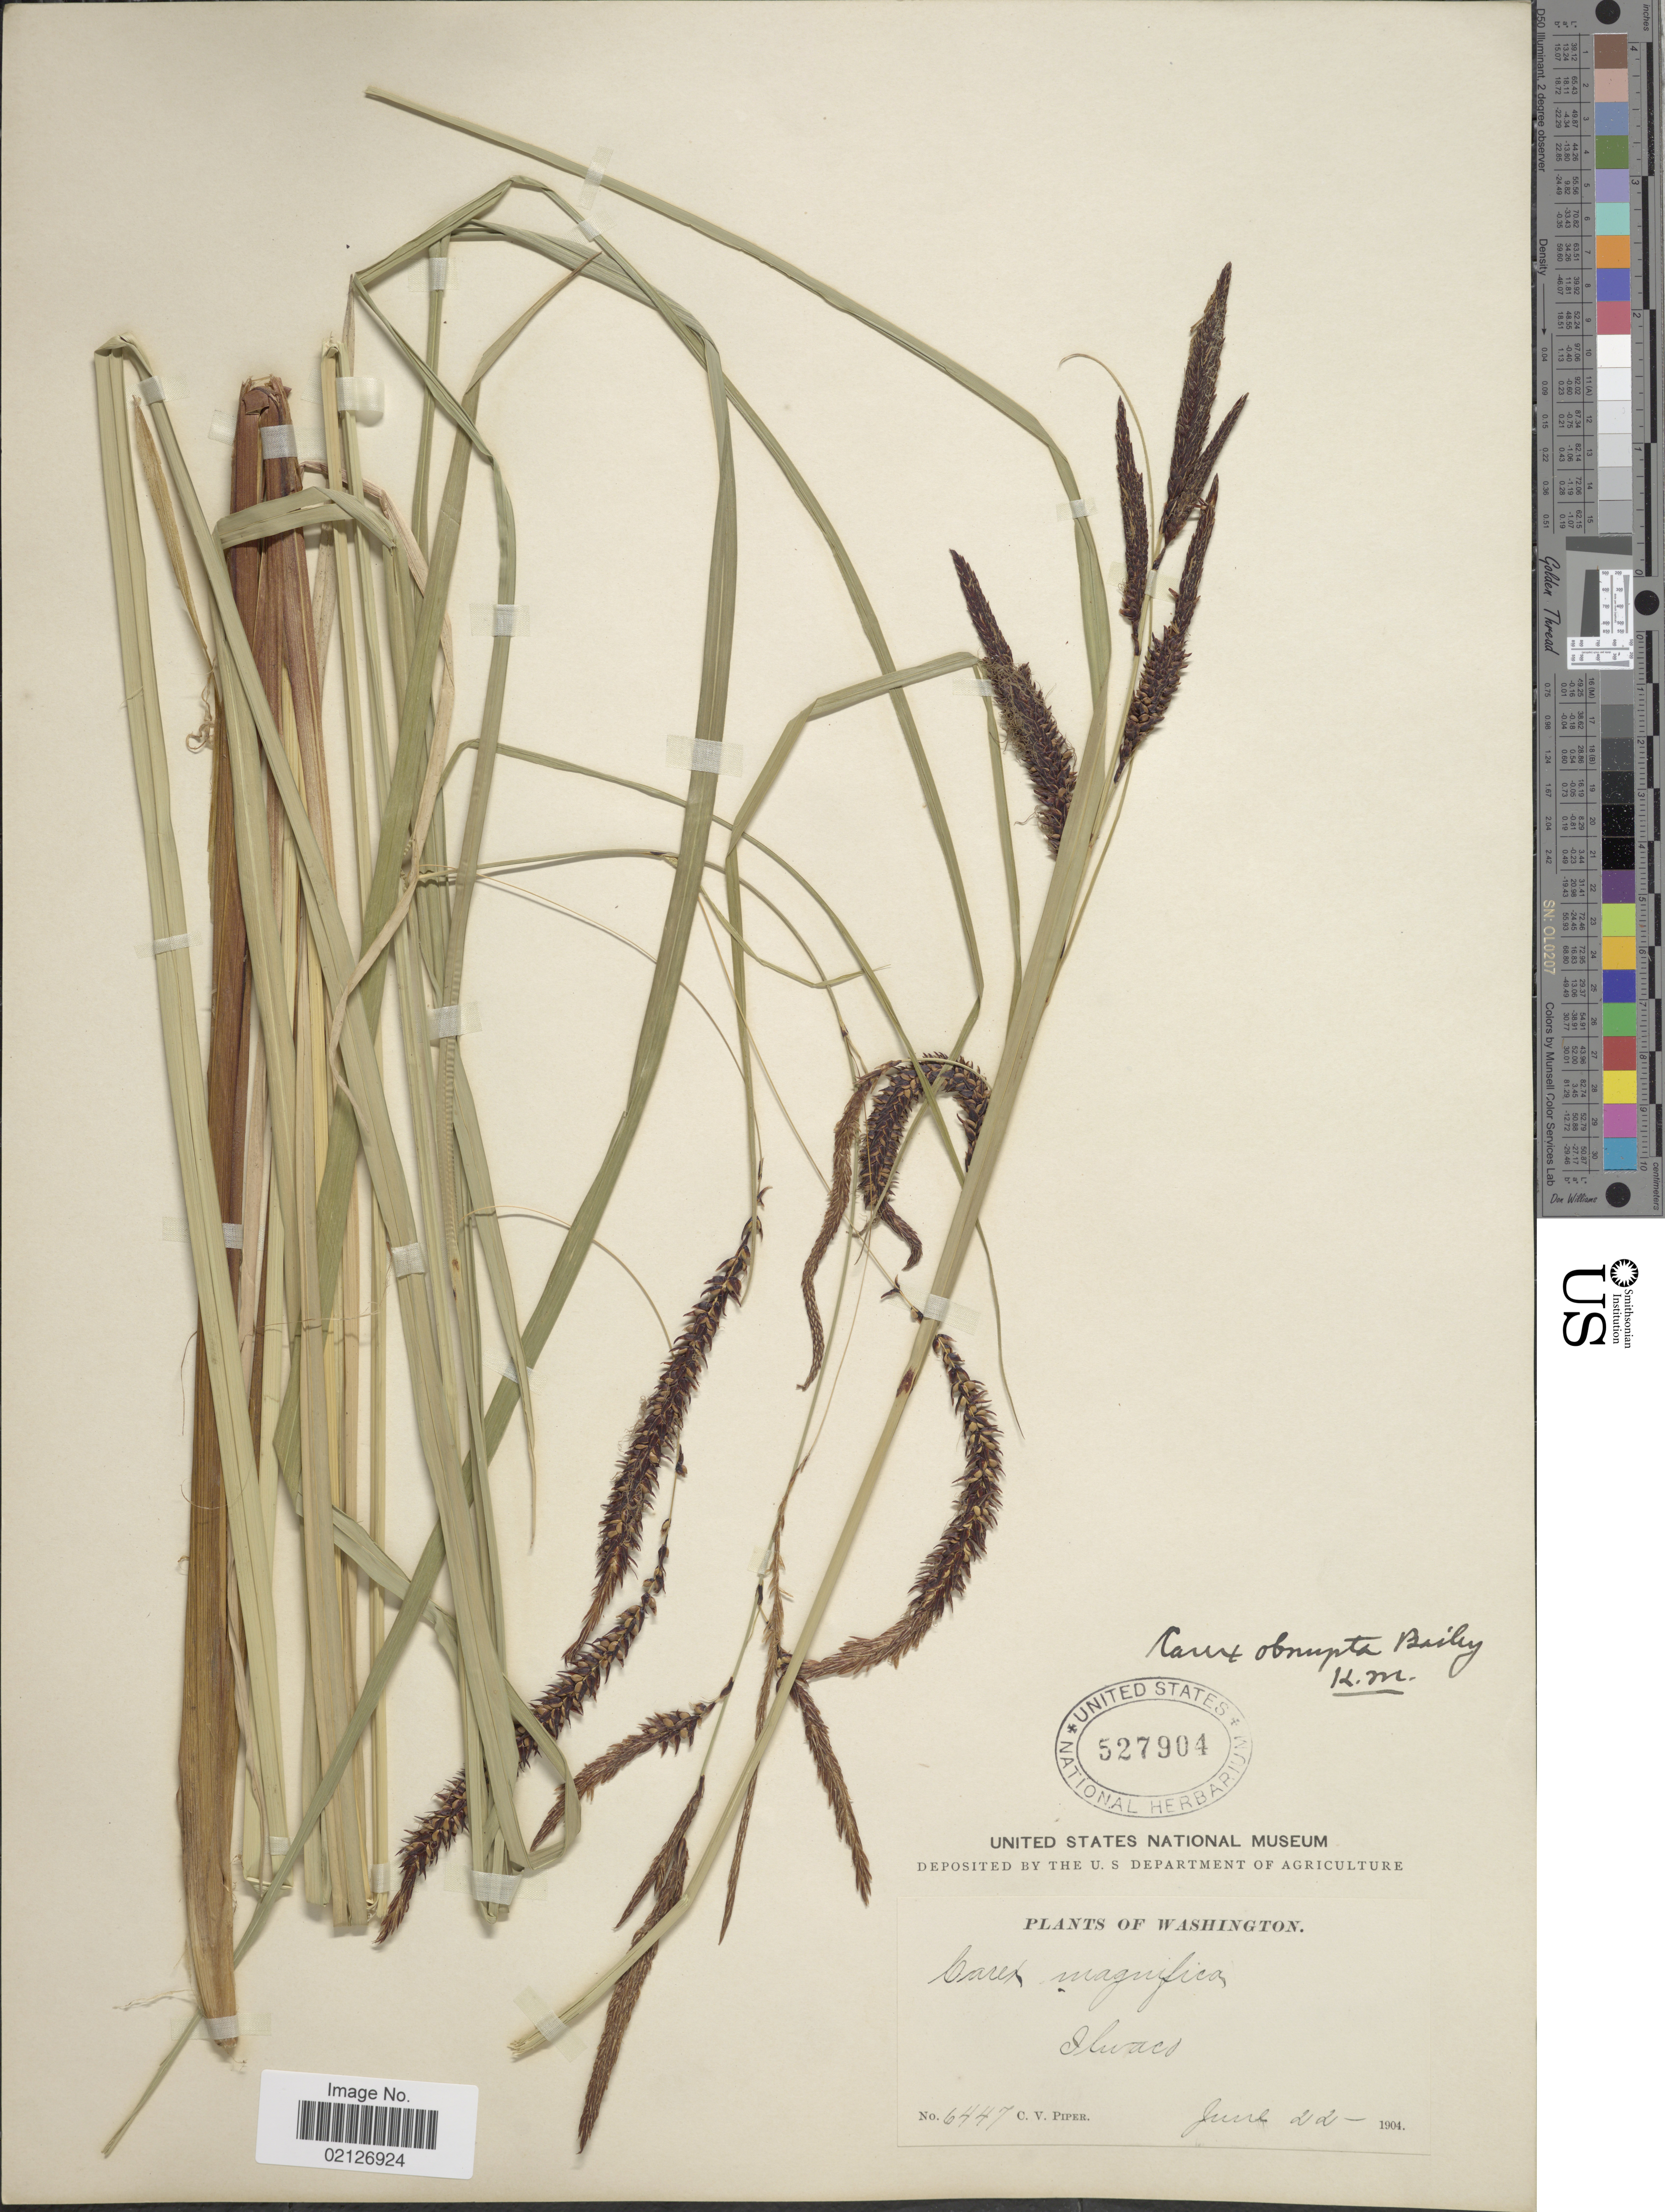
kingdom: Plantae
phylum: Tracheophyta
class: Liliopsida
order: Poales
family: Cyperaceae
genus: Carex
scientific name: Carex obnupta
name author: L.H. Bailey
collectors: C. V. Piper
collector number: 6447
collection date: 1904-06-22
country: United States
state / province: Washington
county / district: Pacific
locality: Ilwaco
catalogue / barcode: US 527904